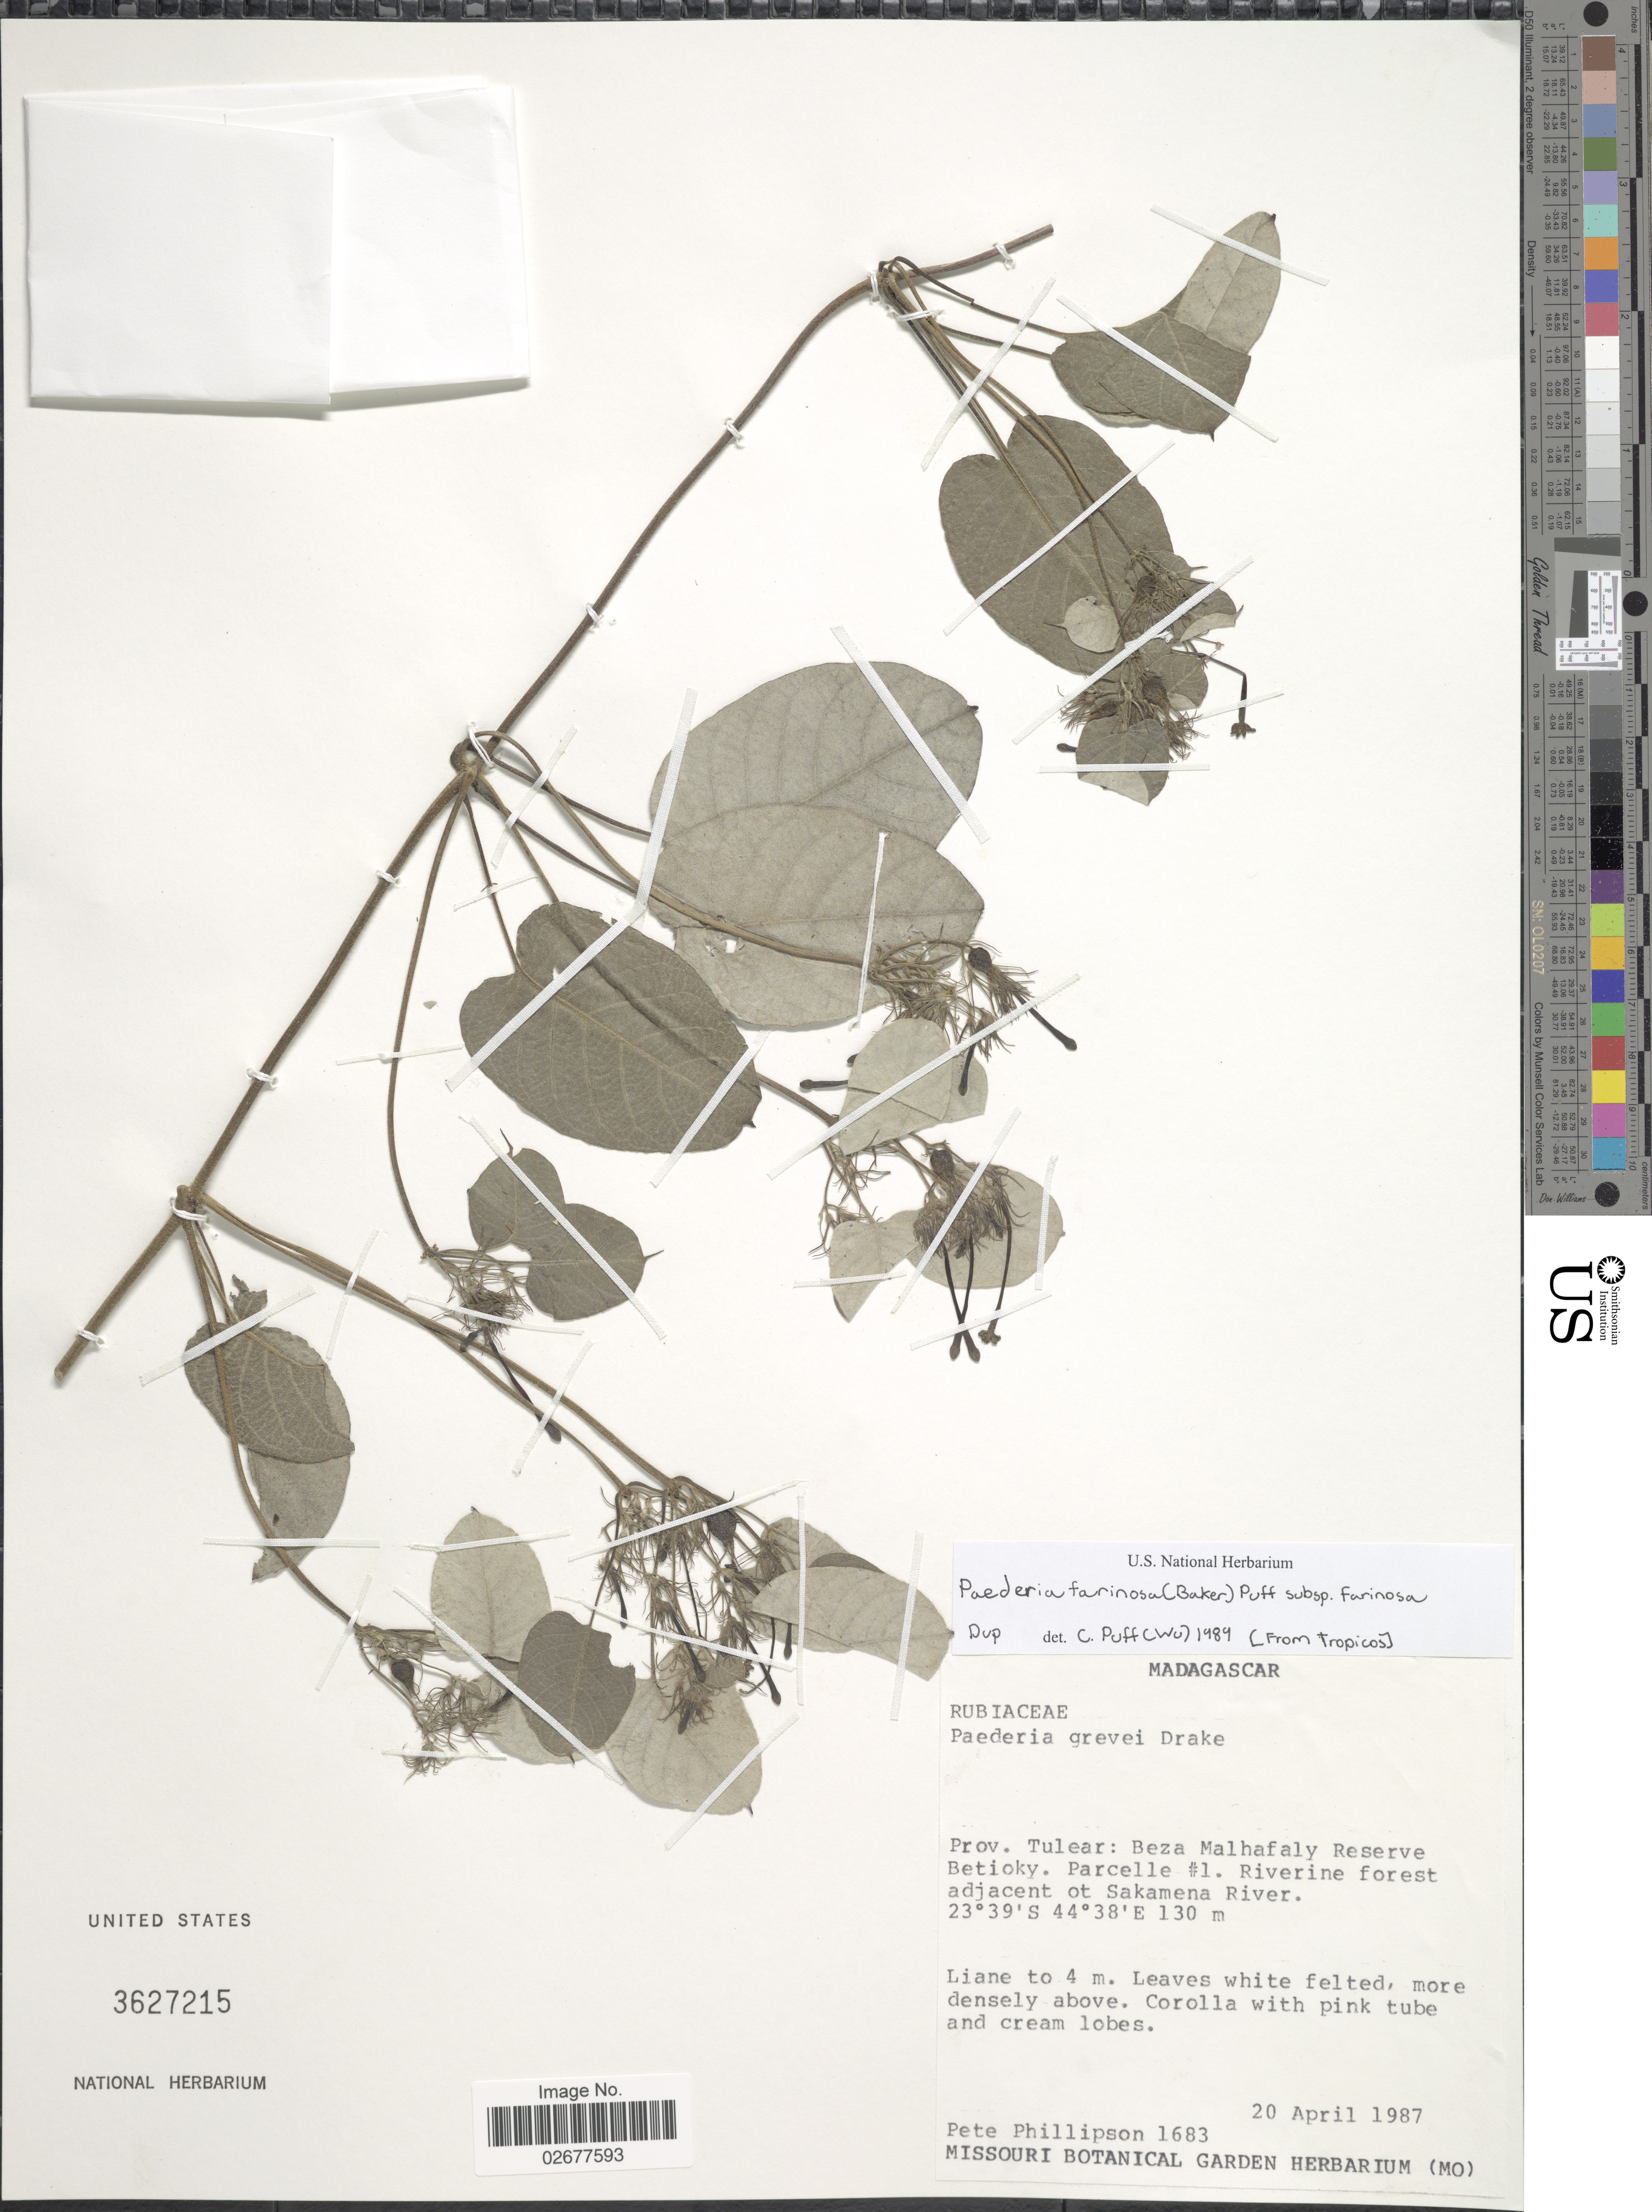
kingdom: Plantae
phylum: Tracheophyta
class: Magnoliopsida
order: Gentianales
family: Rubiaceae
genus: Paederia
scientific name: Paederia farinosa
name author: (Baker) Puff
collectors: P. B. Phillipson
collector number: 1683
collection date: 1987-04-20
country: Madagascar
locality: Prov. Tulear: Beza Mahafaly Reserve Betioky. Parcelle #1. Riverine forest adjacent to Sakamena River.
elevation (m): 130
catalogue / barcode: US 3627215